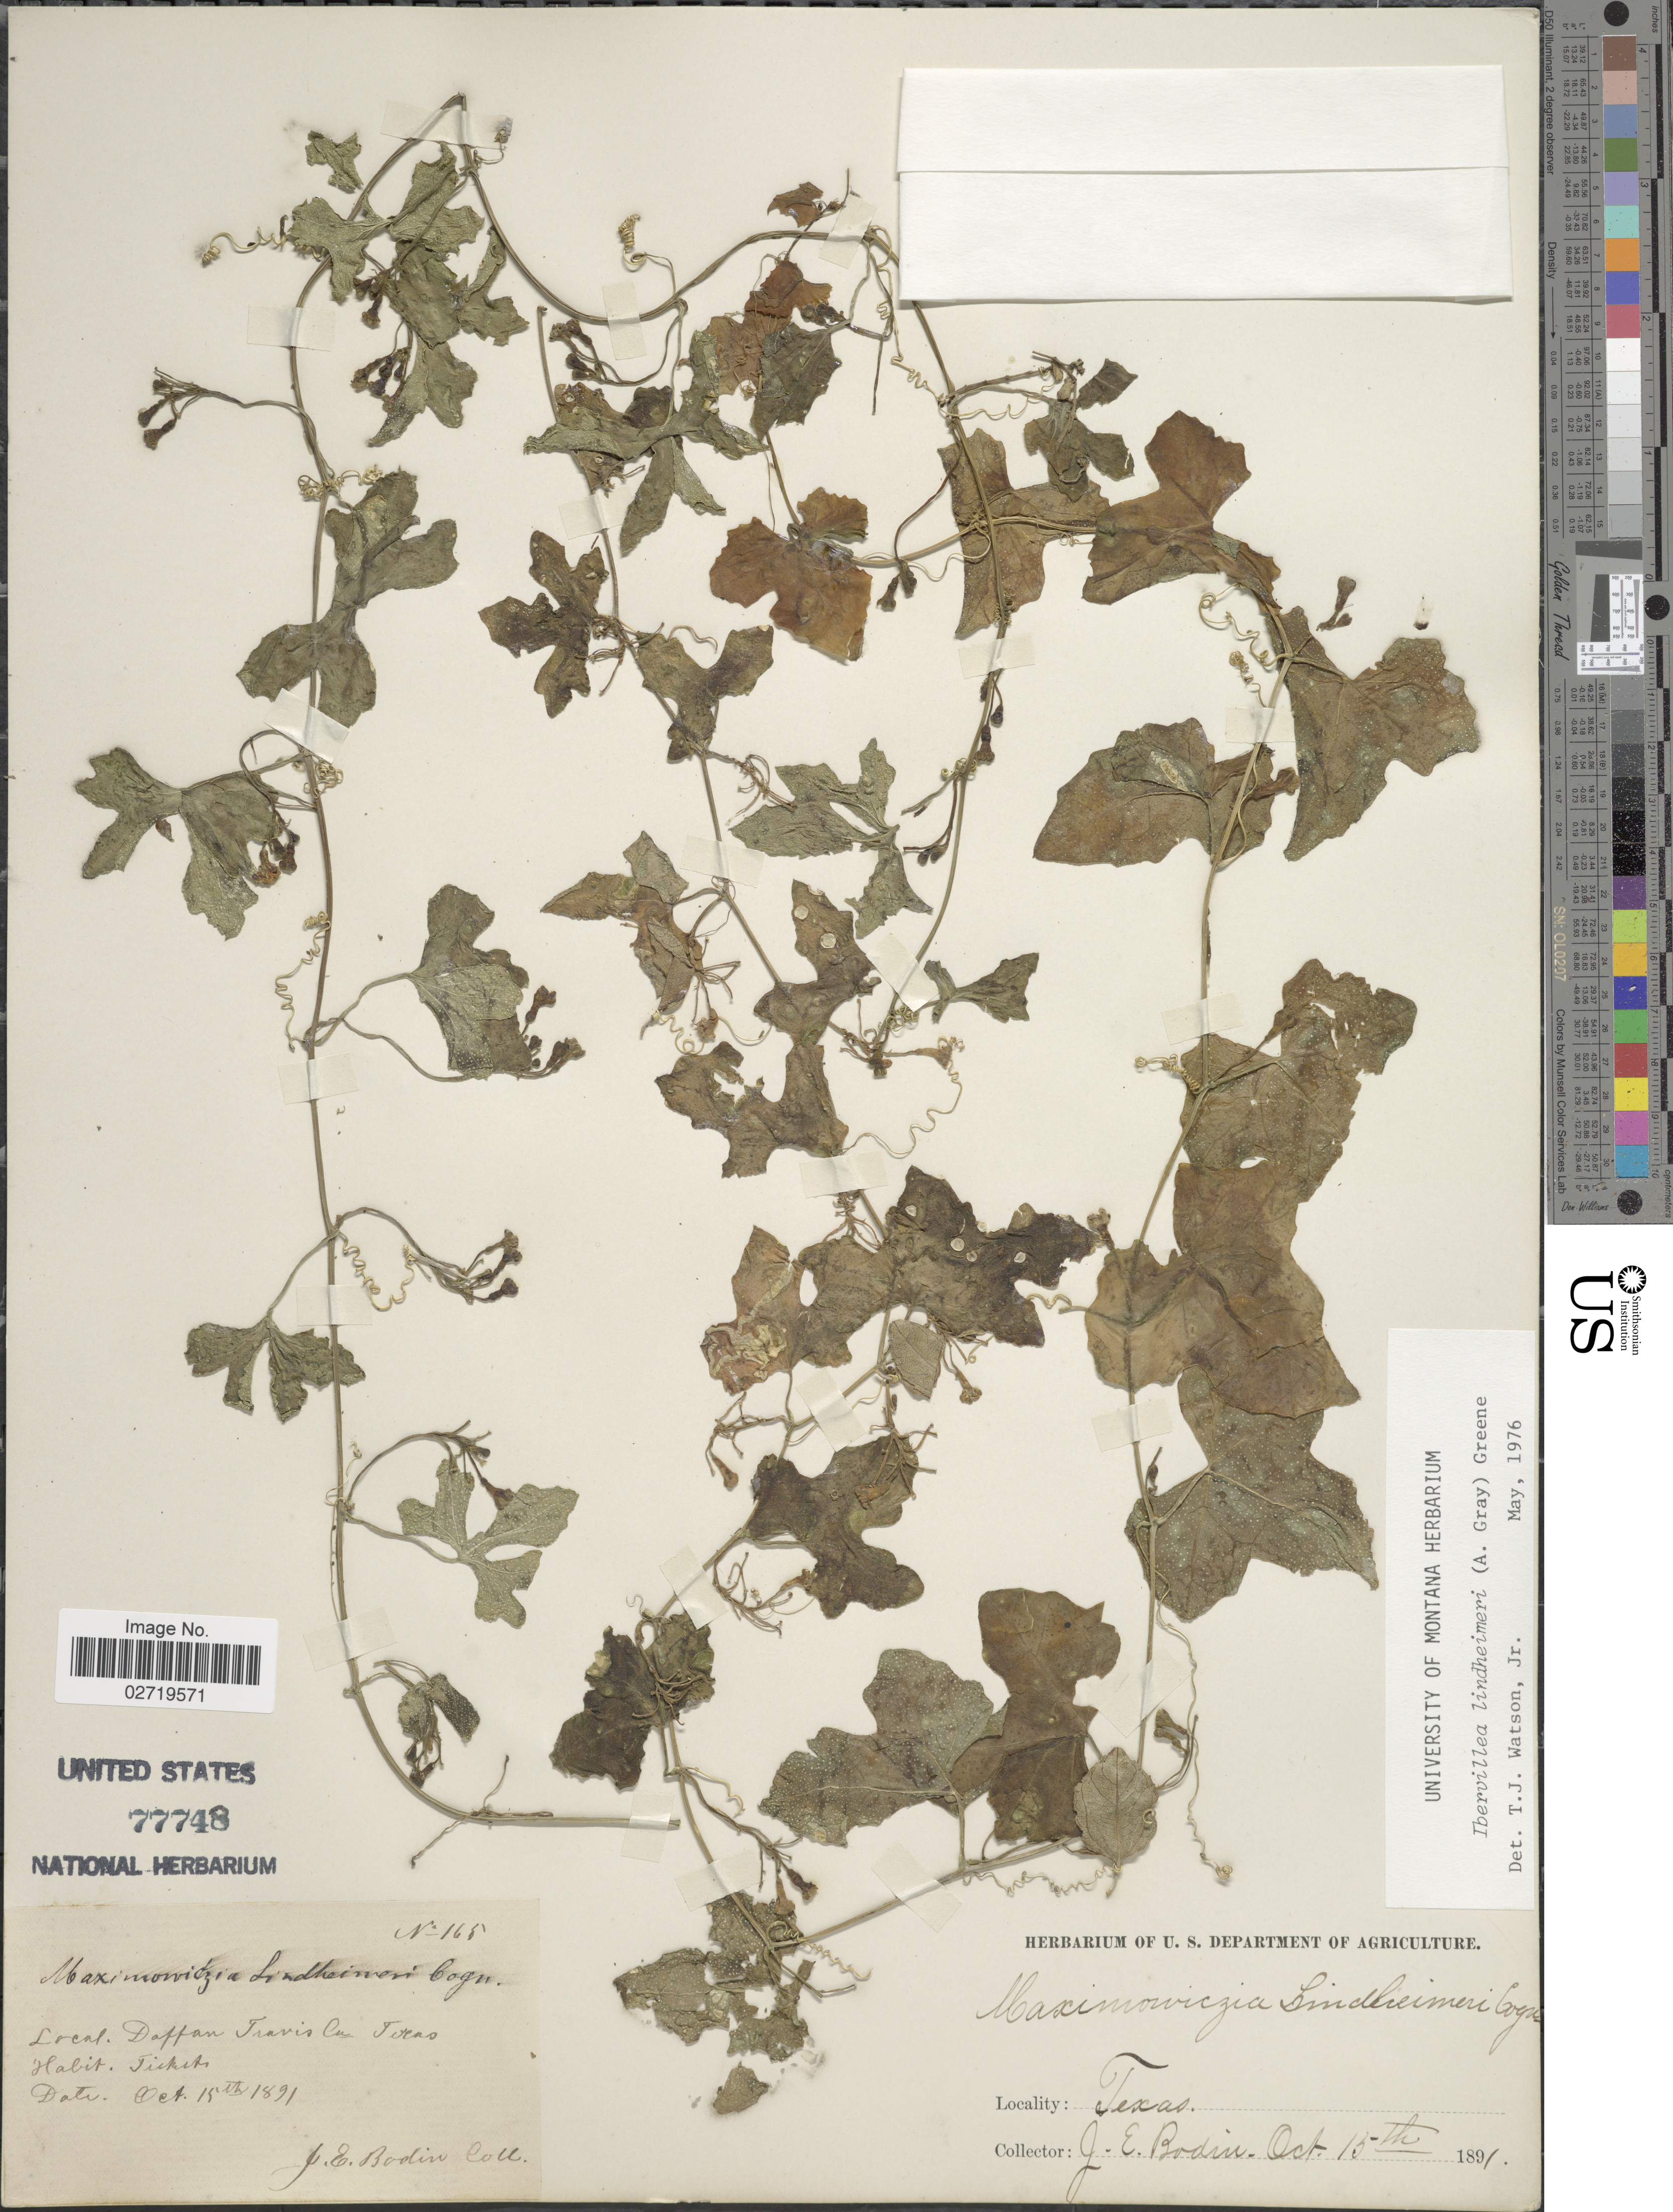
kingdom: Plantae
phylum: Tracheophyta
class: Magnoliopsida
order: Cucurbitales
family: Cucurbitaceae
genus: Ibervillea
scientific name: Ibervillea lindheimeri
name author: (A. Gray) Greene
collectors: J. E. Bodin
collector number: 165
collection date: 1891-10-15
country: United States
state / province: Texas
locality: Daffan Travis Co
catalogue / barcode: US 77748